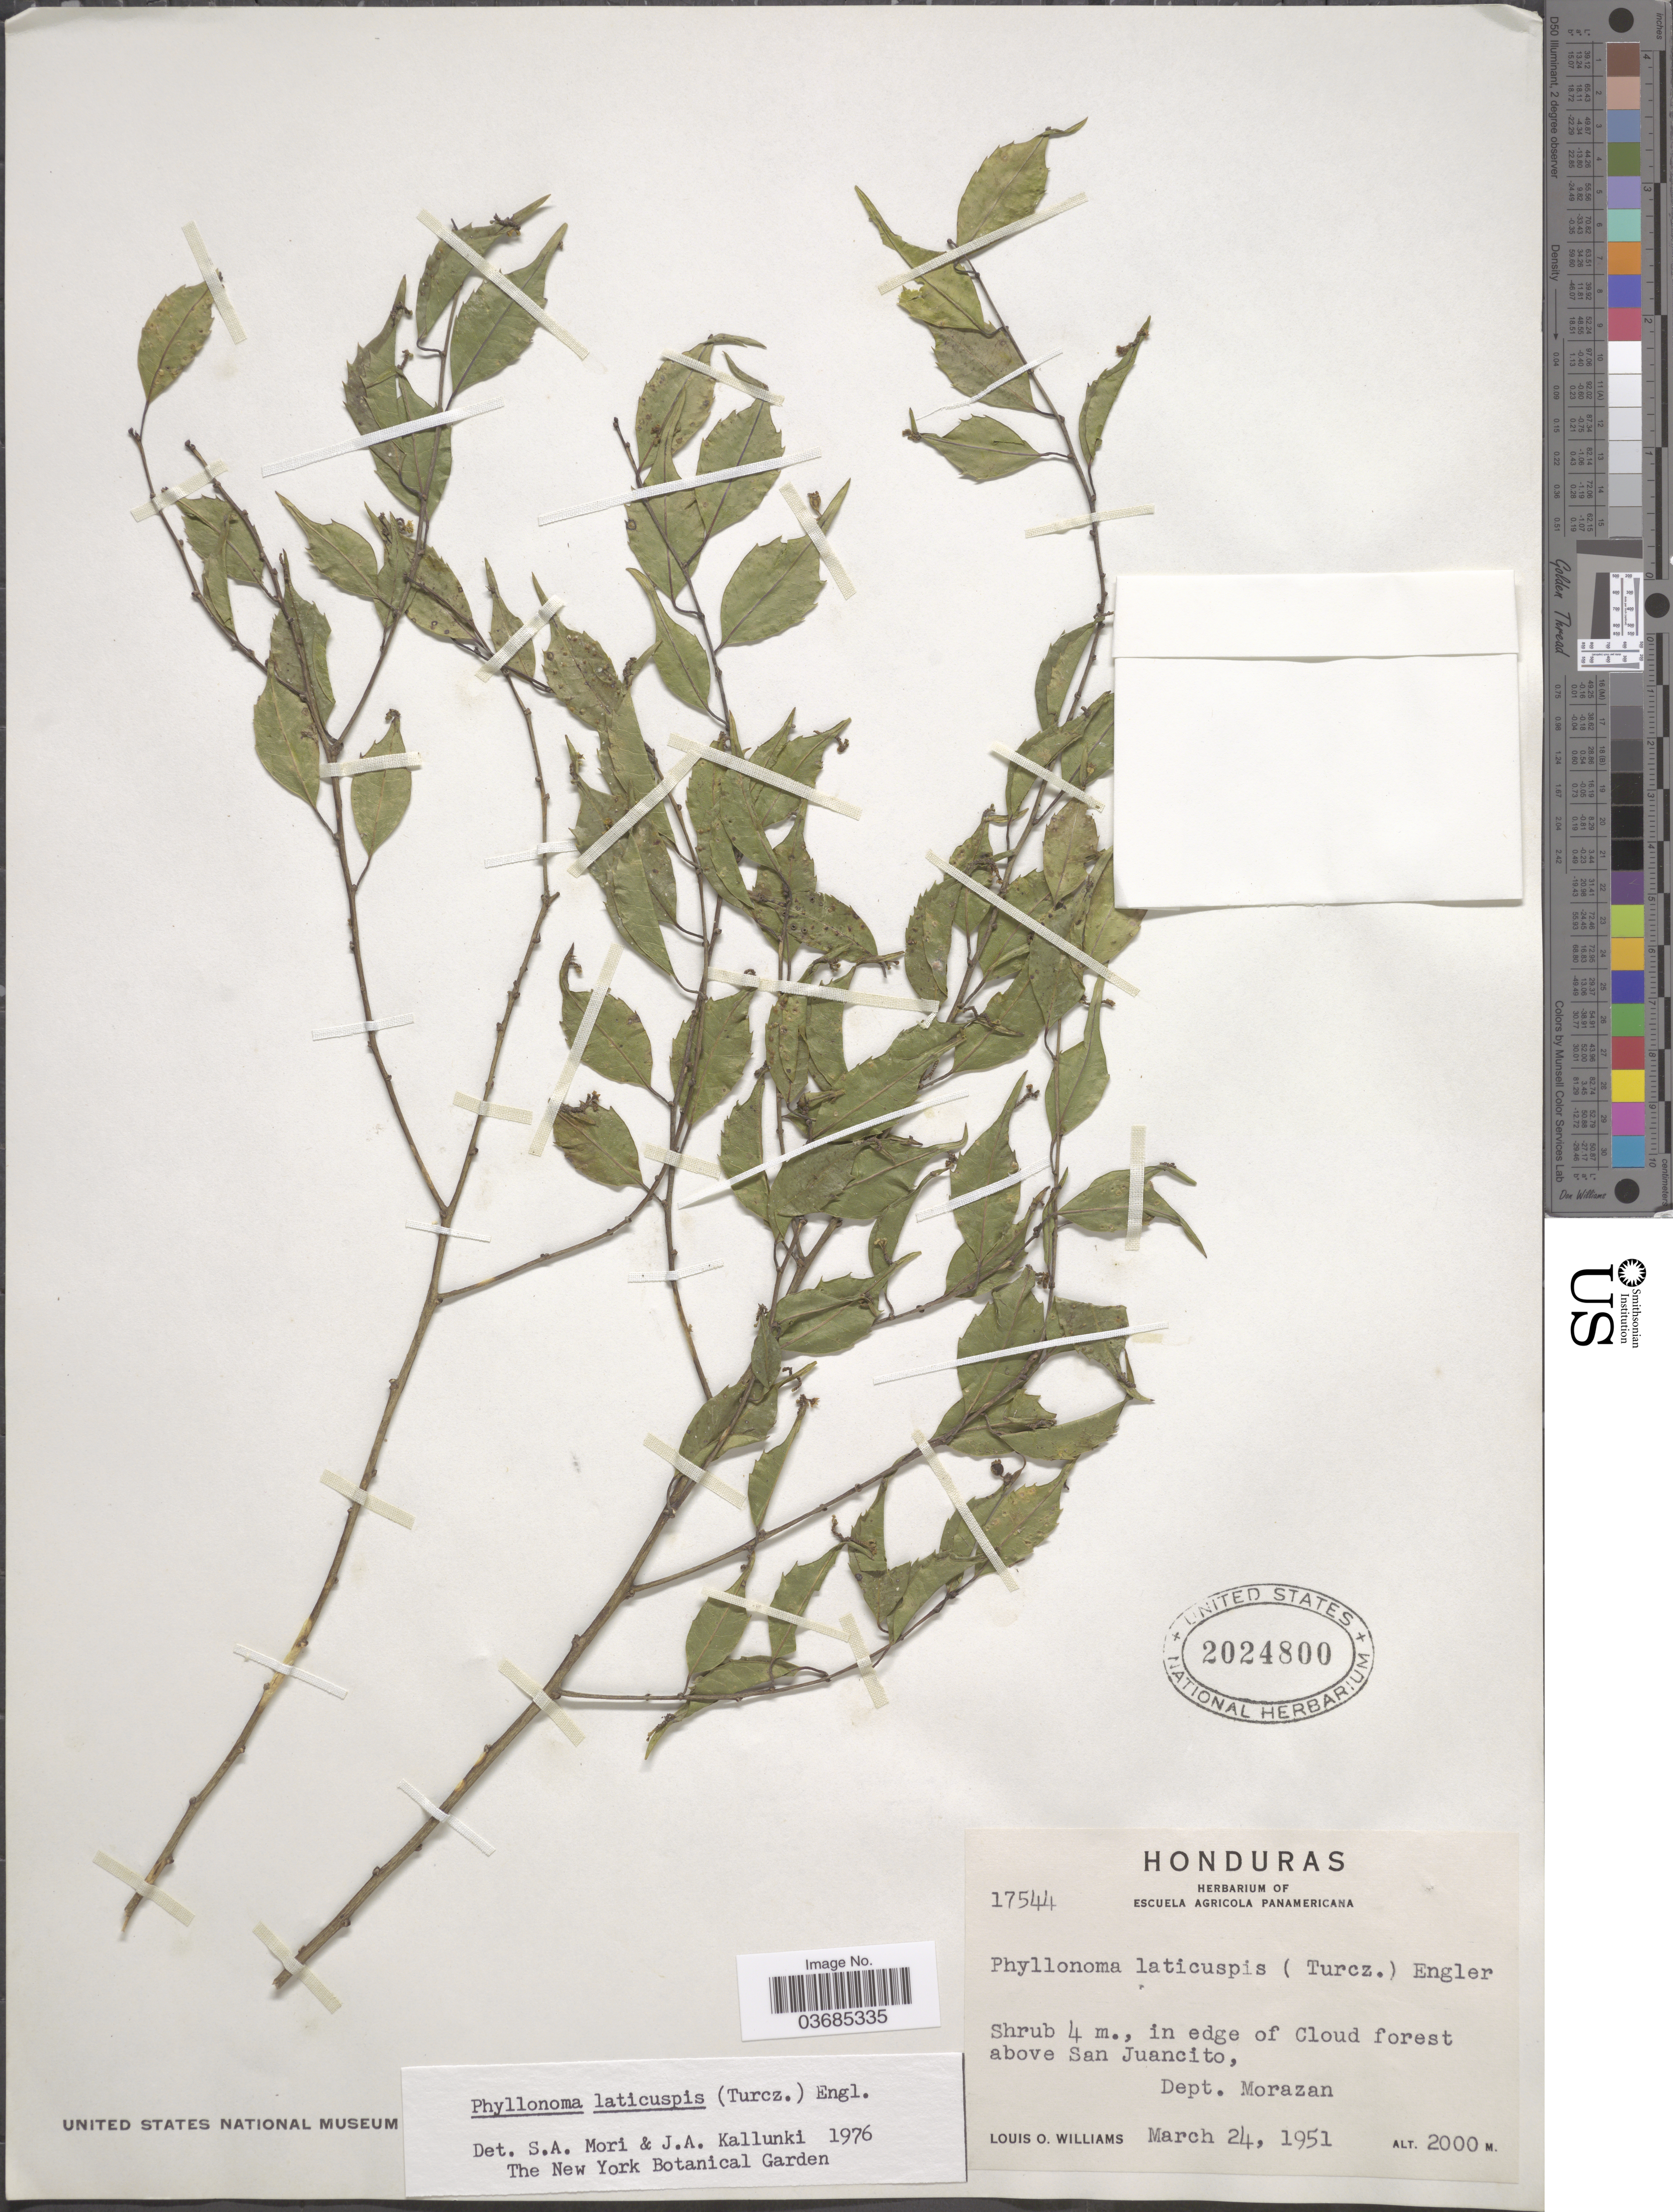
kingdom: Plantae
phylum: Tracheophyta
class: Magnoliopsida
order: Aquifoliales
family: Phyllonomaceae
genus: Phyllonoma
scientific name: Phyllonoma laticuspis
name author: (Turcz.) Engl.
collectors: L. O. Williams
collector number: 17544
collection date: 1951-03-24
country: Honduras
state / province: Fco. Morazán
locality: In edge of Cloud forest above San Juancito, Dept. Morazan.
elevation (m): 2000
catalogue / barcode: US 2024800